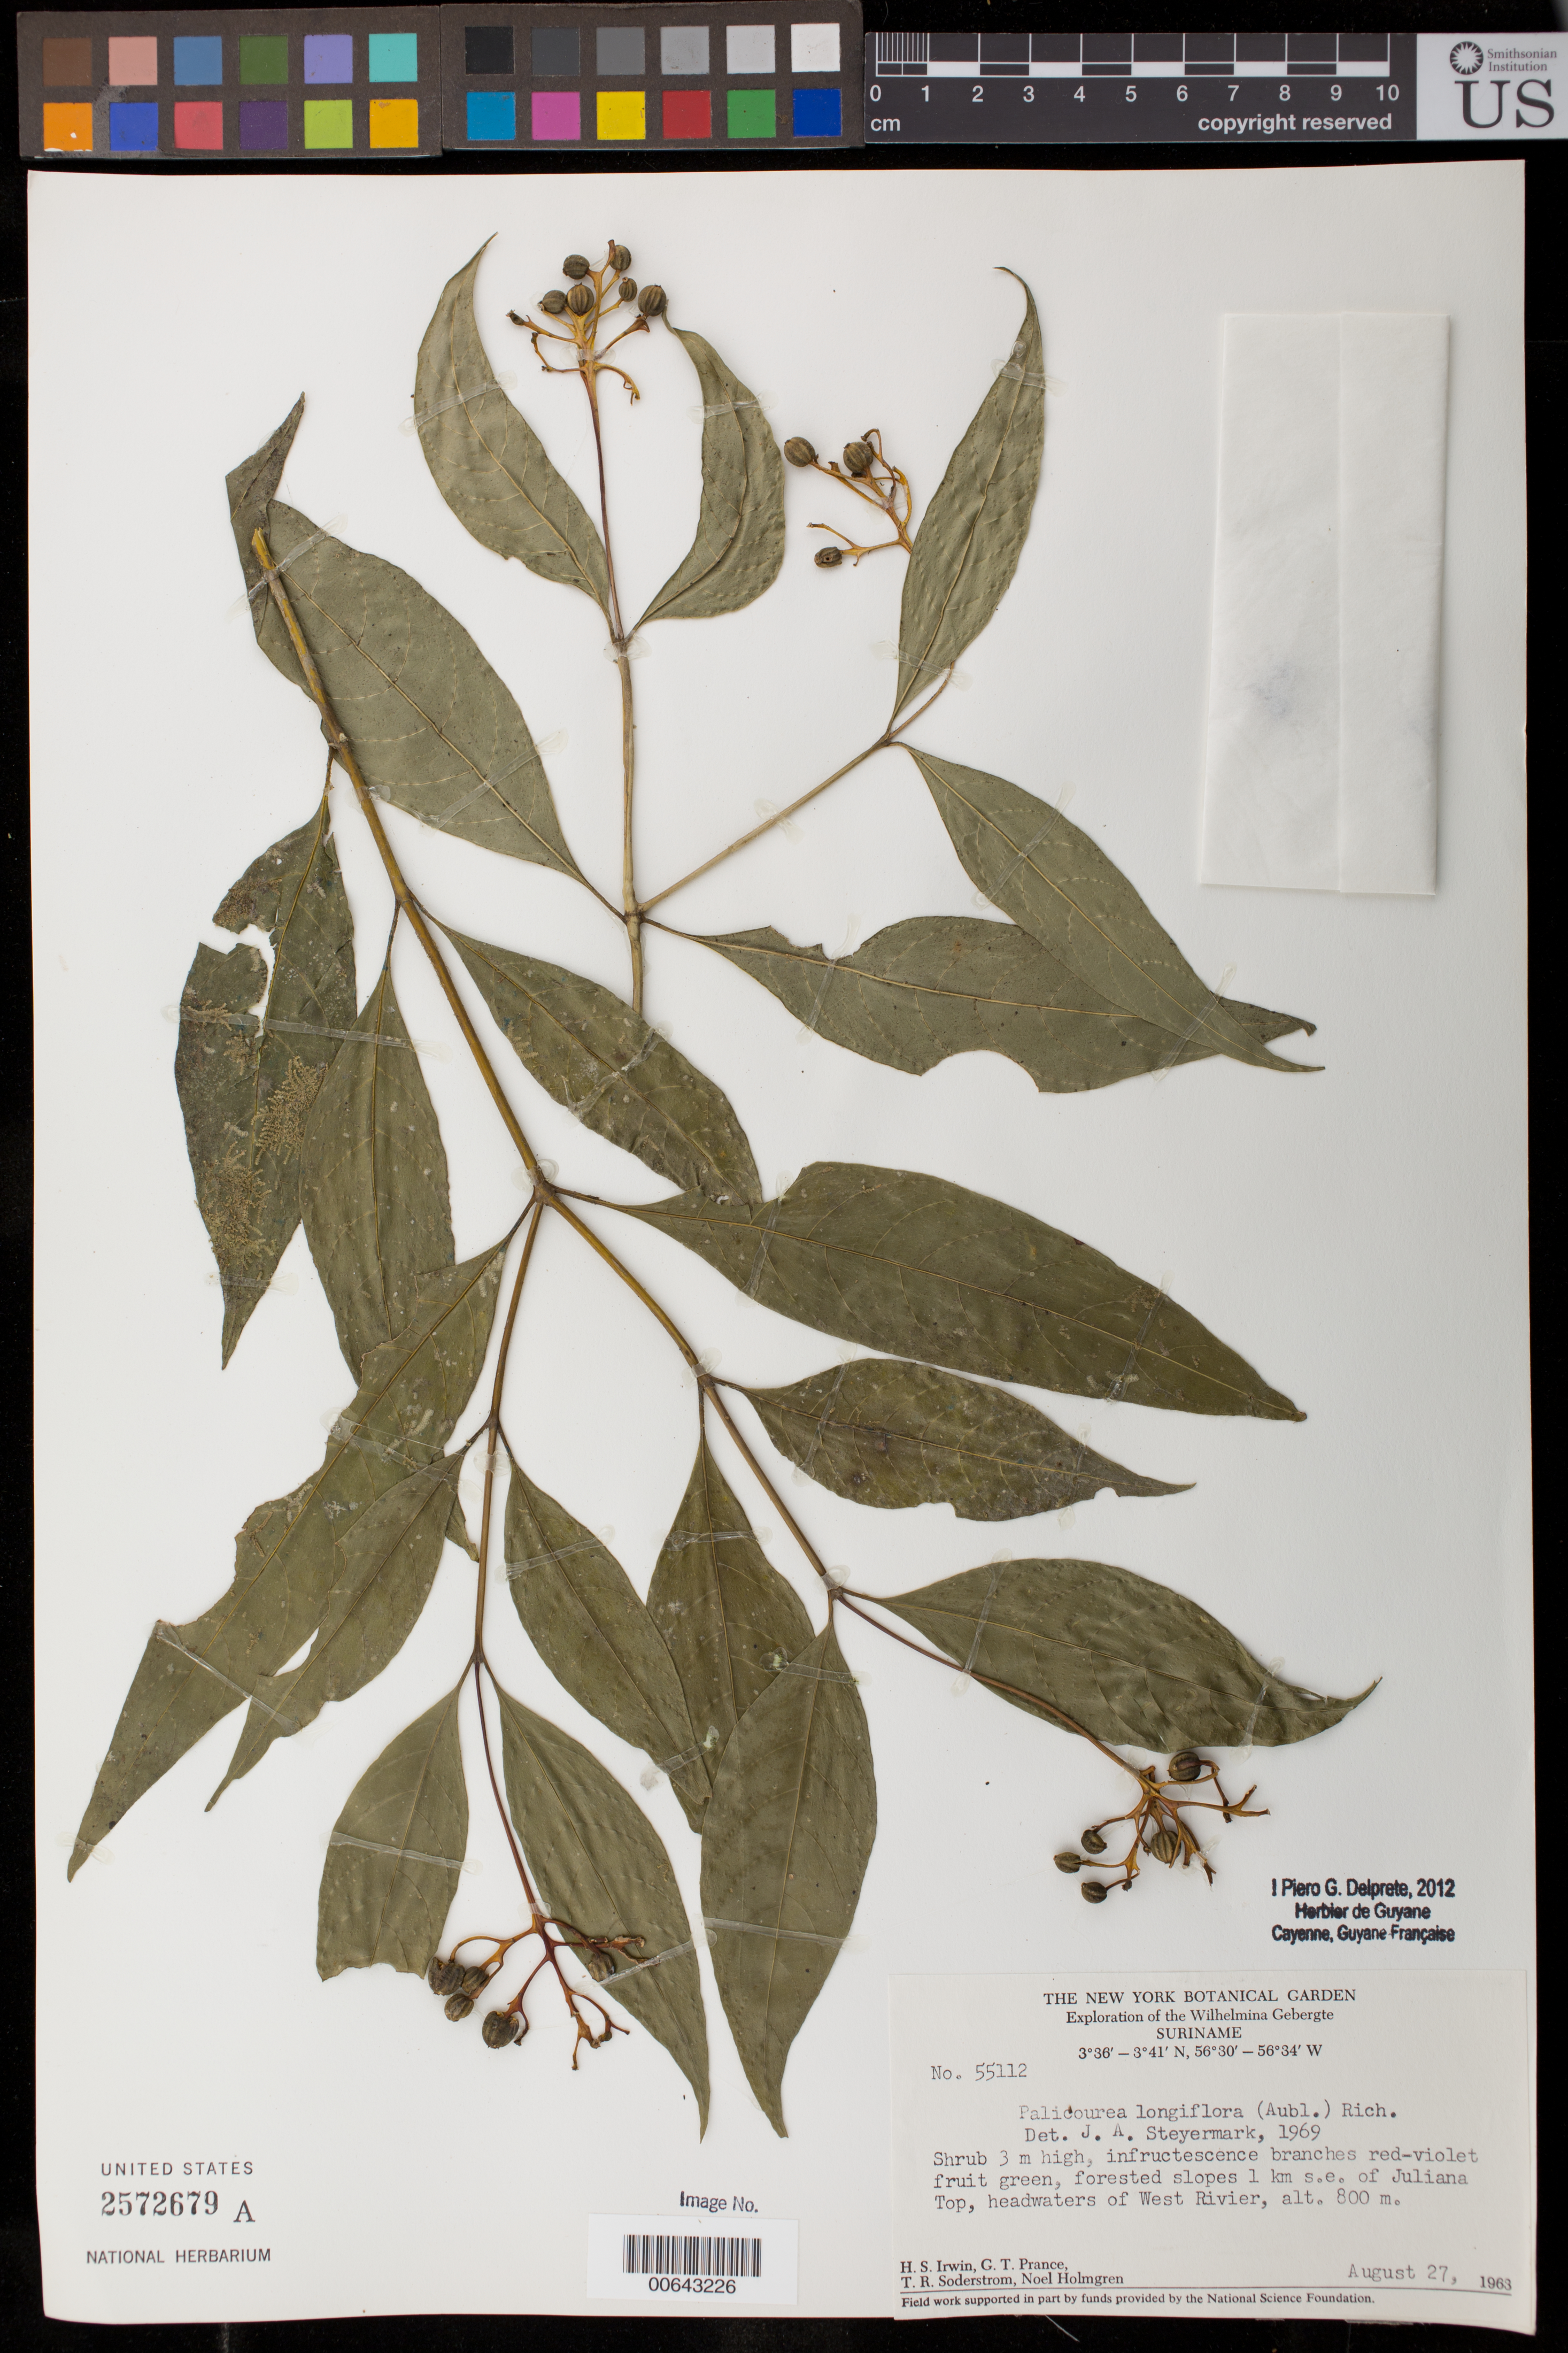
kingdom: Plantae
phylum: Tracheophyta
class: Magnoliopsida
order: Gentianales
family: Rubiaceae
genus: Palicourea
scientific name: Palicourea longiflora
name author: (Aubl.) A. Rich.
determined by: Steyermark, Julian A., (VEN)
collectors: H. Irwin, G. T. Prance, T. R. Soderstrom & N. H. Holmgren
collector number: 55112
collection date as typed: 27-Aug-63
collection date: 1963-08-27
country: Suriname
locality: Juliana Top, 1 km SE of, near headwaters of West River, Wilhelmina Gebergte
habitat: Forested slopes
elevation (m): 800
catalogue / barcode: US 2572679A